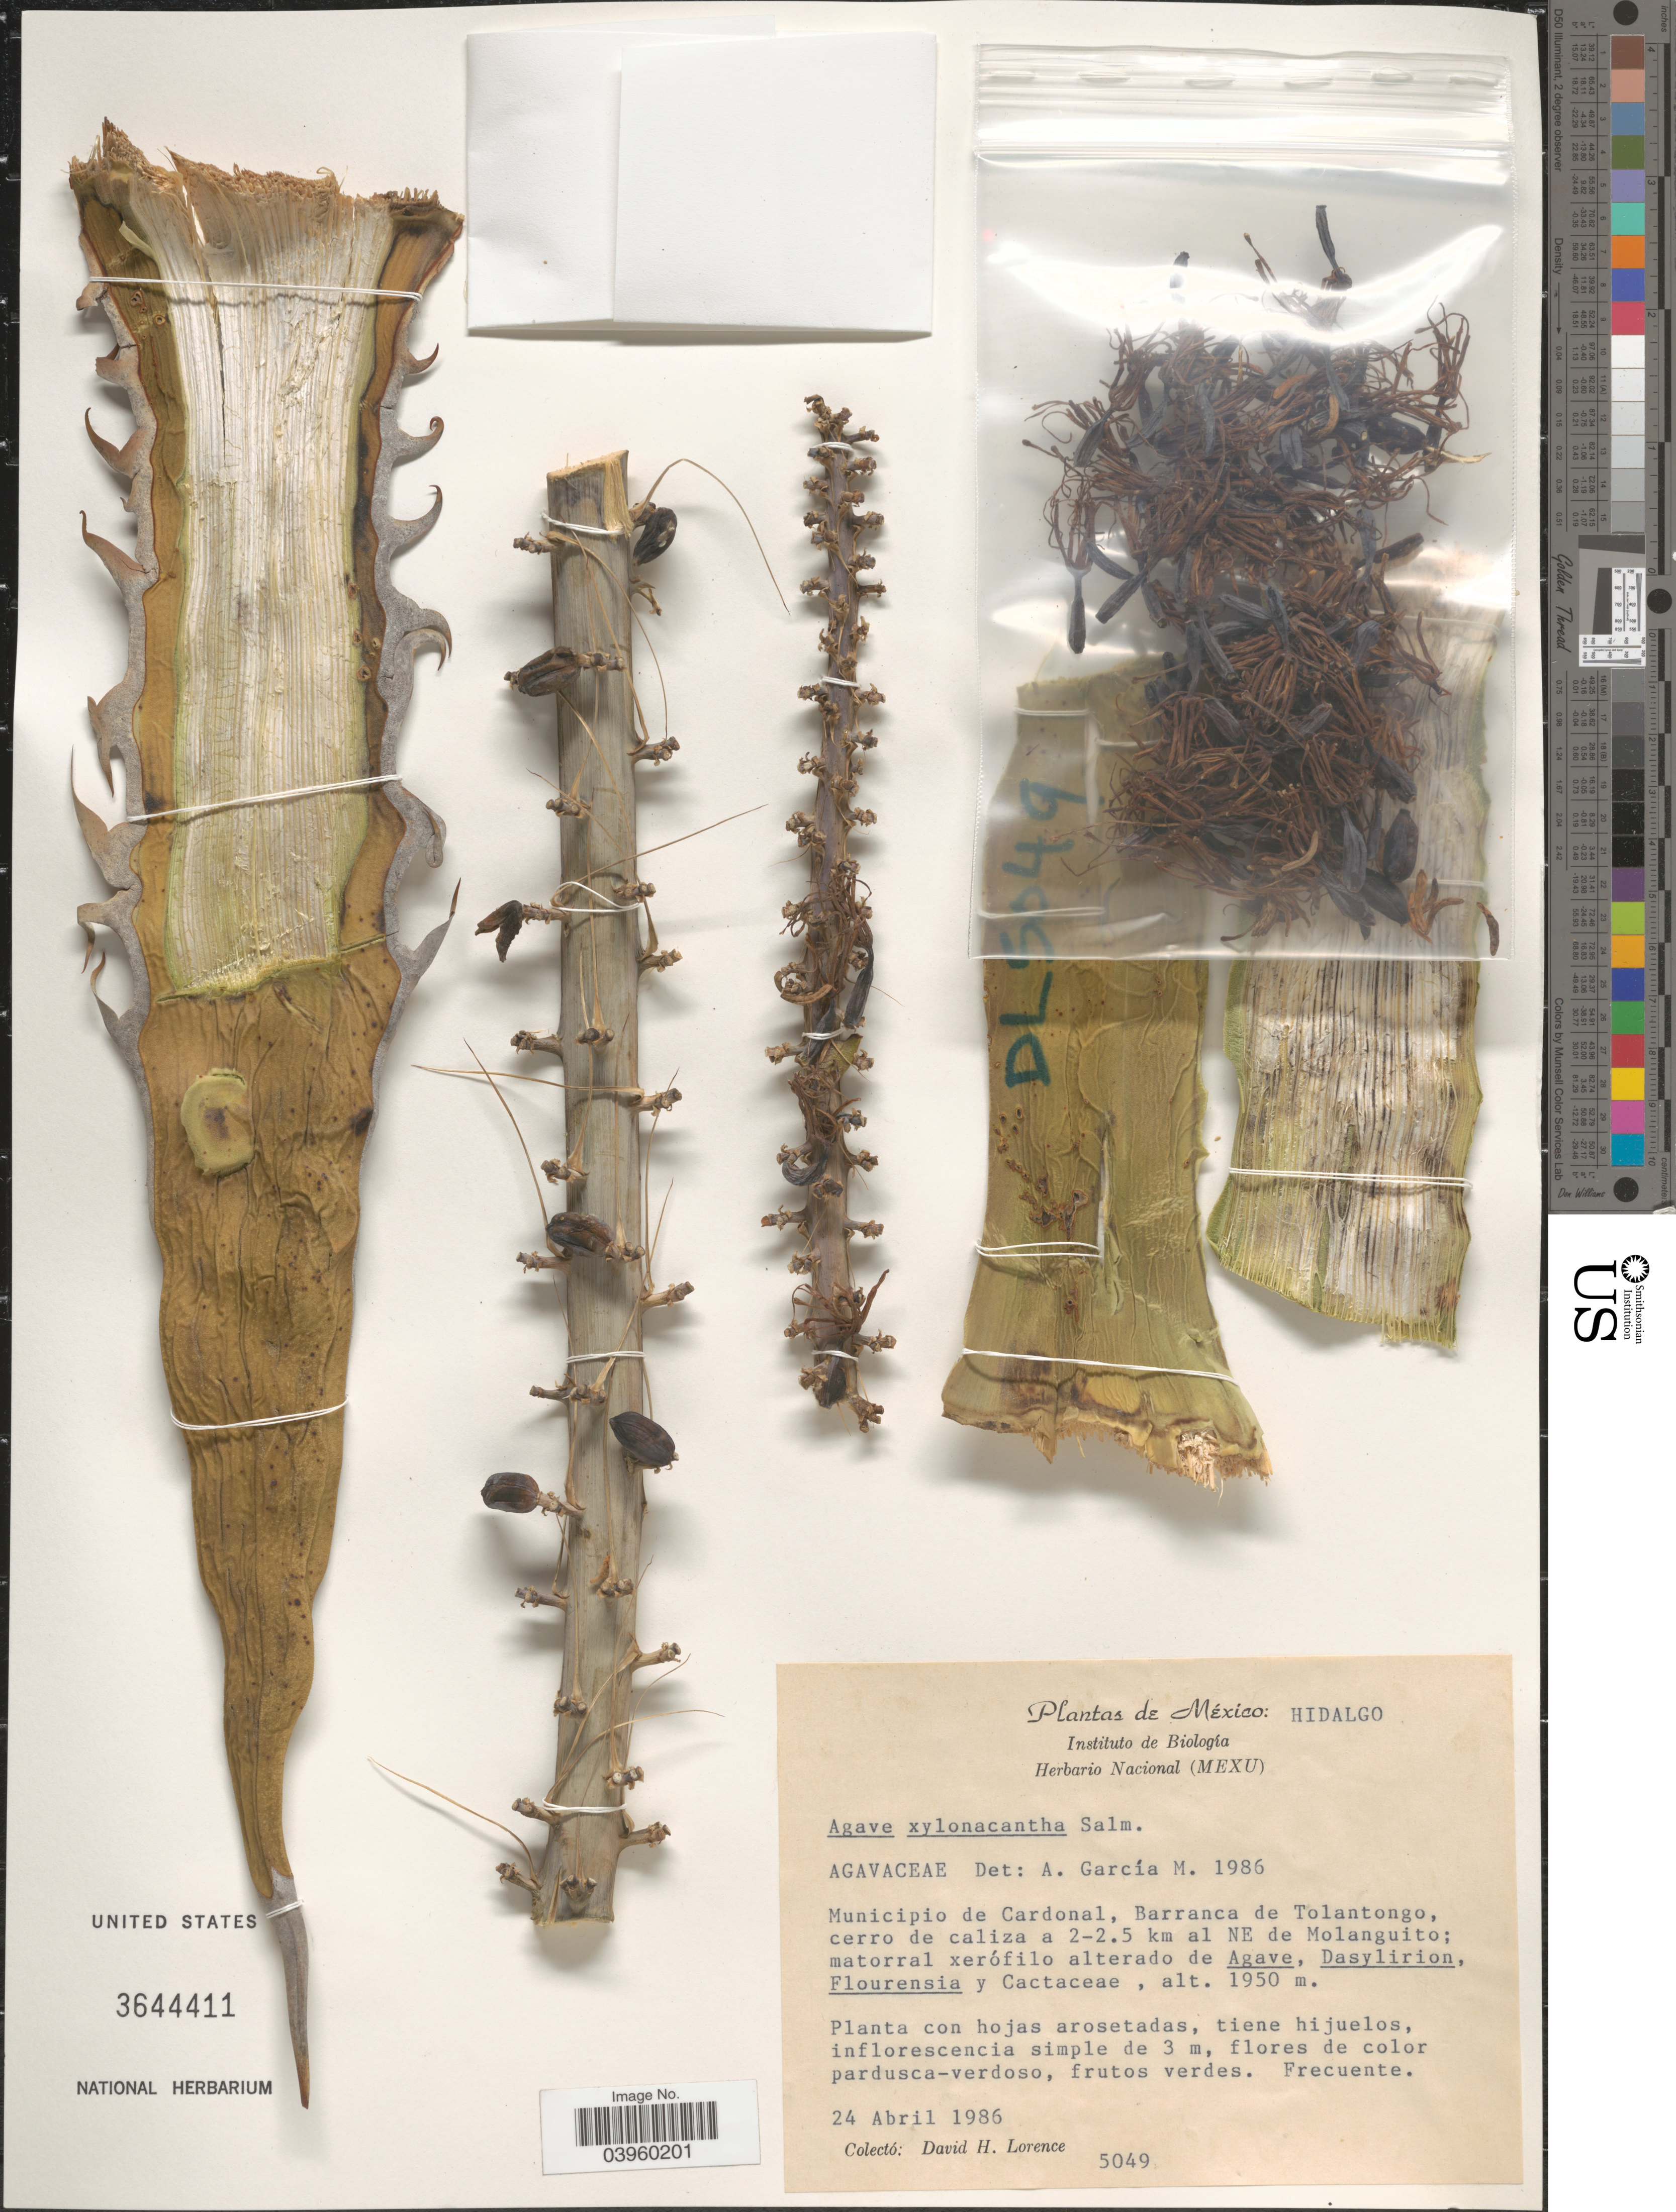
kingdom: Plantae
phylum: Tracheophyta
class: Liliopsida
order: Asparagales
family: Asparagaceae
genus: Agave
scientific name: Agave xylonacantha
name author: Salm-Dyck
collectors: D. Lorence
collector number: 5049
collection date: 1986-04-24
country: Mexico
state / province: Hidalgo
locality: Municipio de Cardonal, Barranca de Tolantongo, cerro de caliza a 2-2.5 km al NE de Molanguito.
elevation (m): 1950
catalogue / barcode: US 3644411